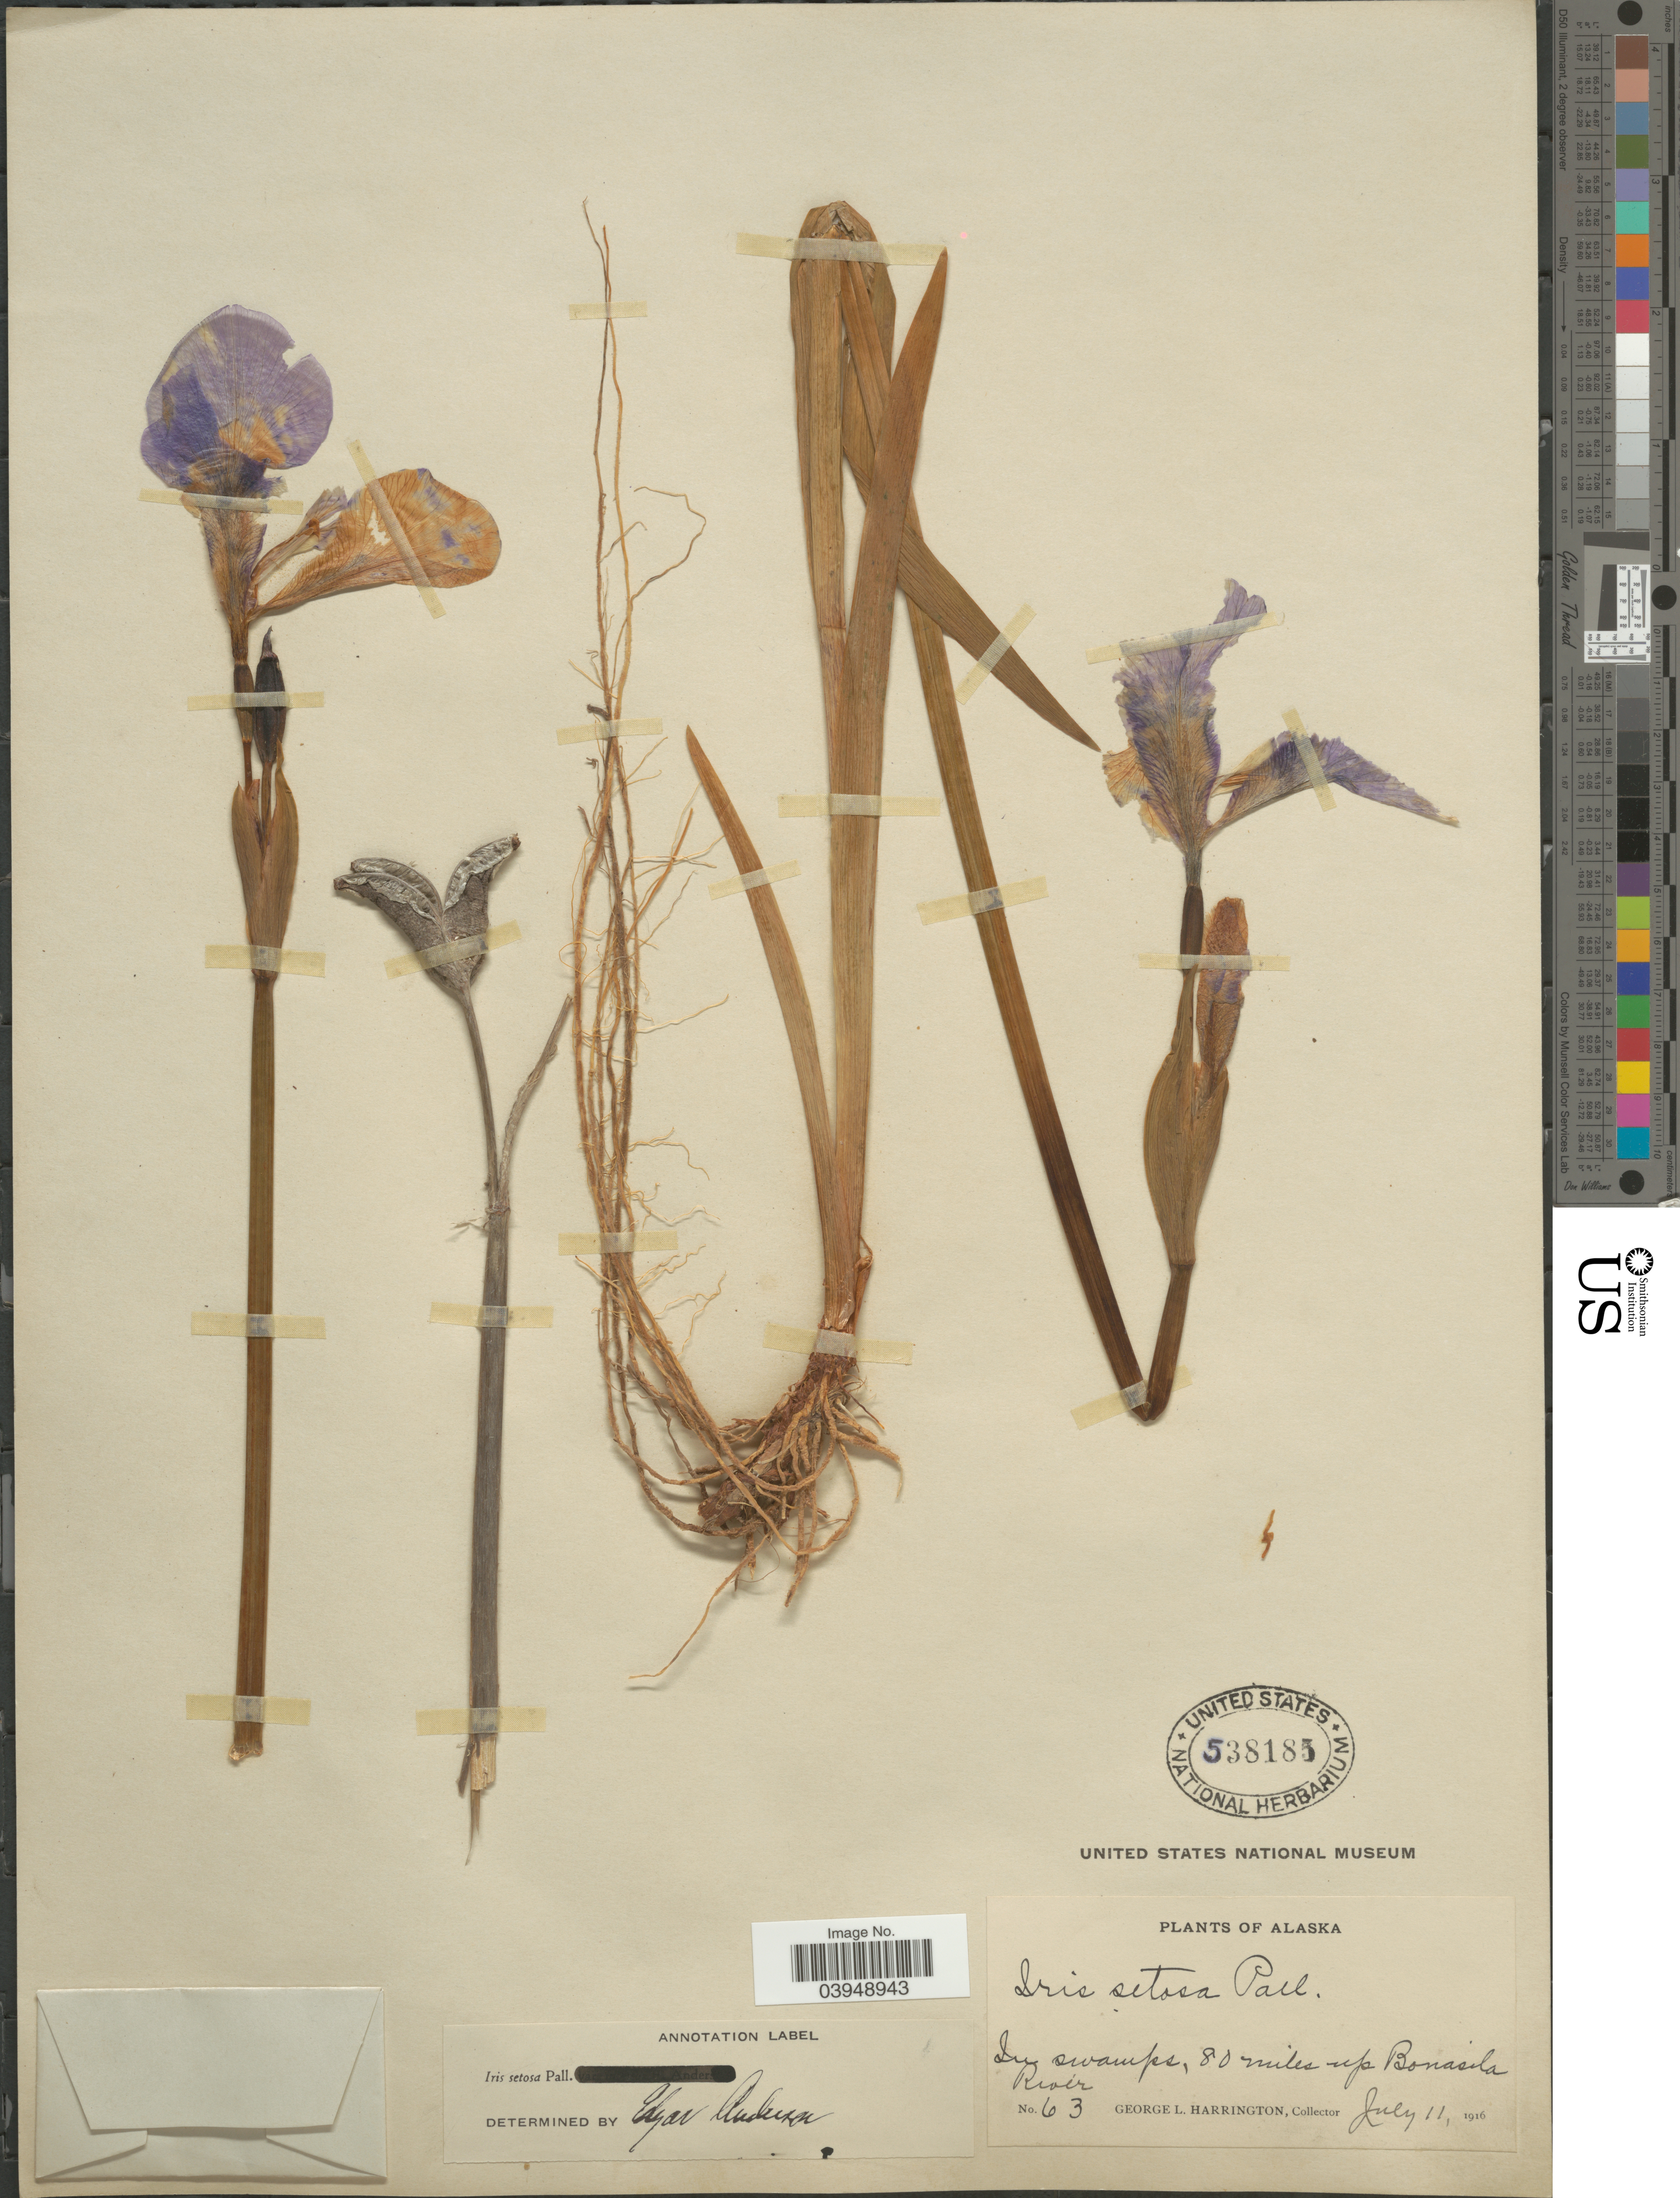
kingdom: Plantae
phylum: Tracheophyta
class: Liliopsida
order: Asparagales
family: Iridaceae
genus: Iris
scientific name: Iris setosa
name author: Pall. ex Link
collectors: G. Harrington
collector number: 63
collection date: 1916-07-11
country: United States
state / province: Alaska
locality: In swamps, 80 miles up Bonasila River.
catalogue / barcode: US 538185